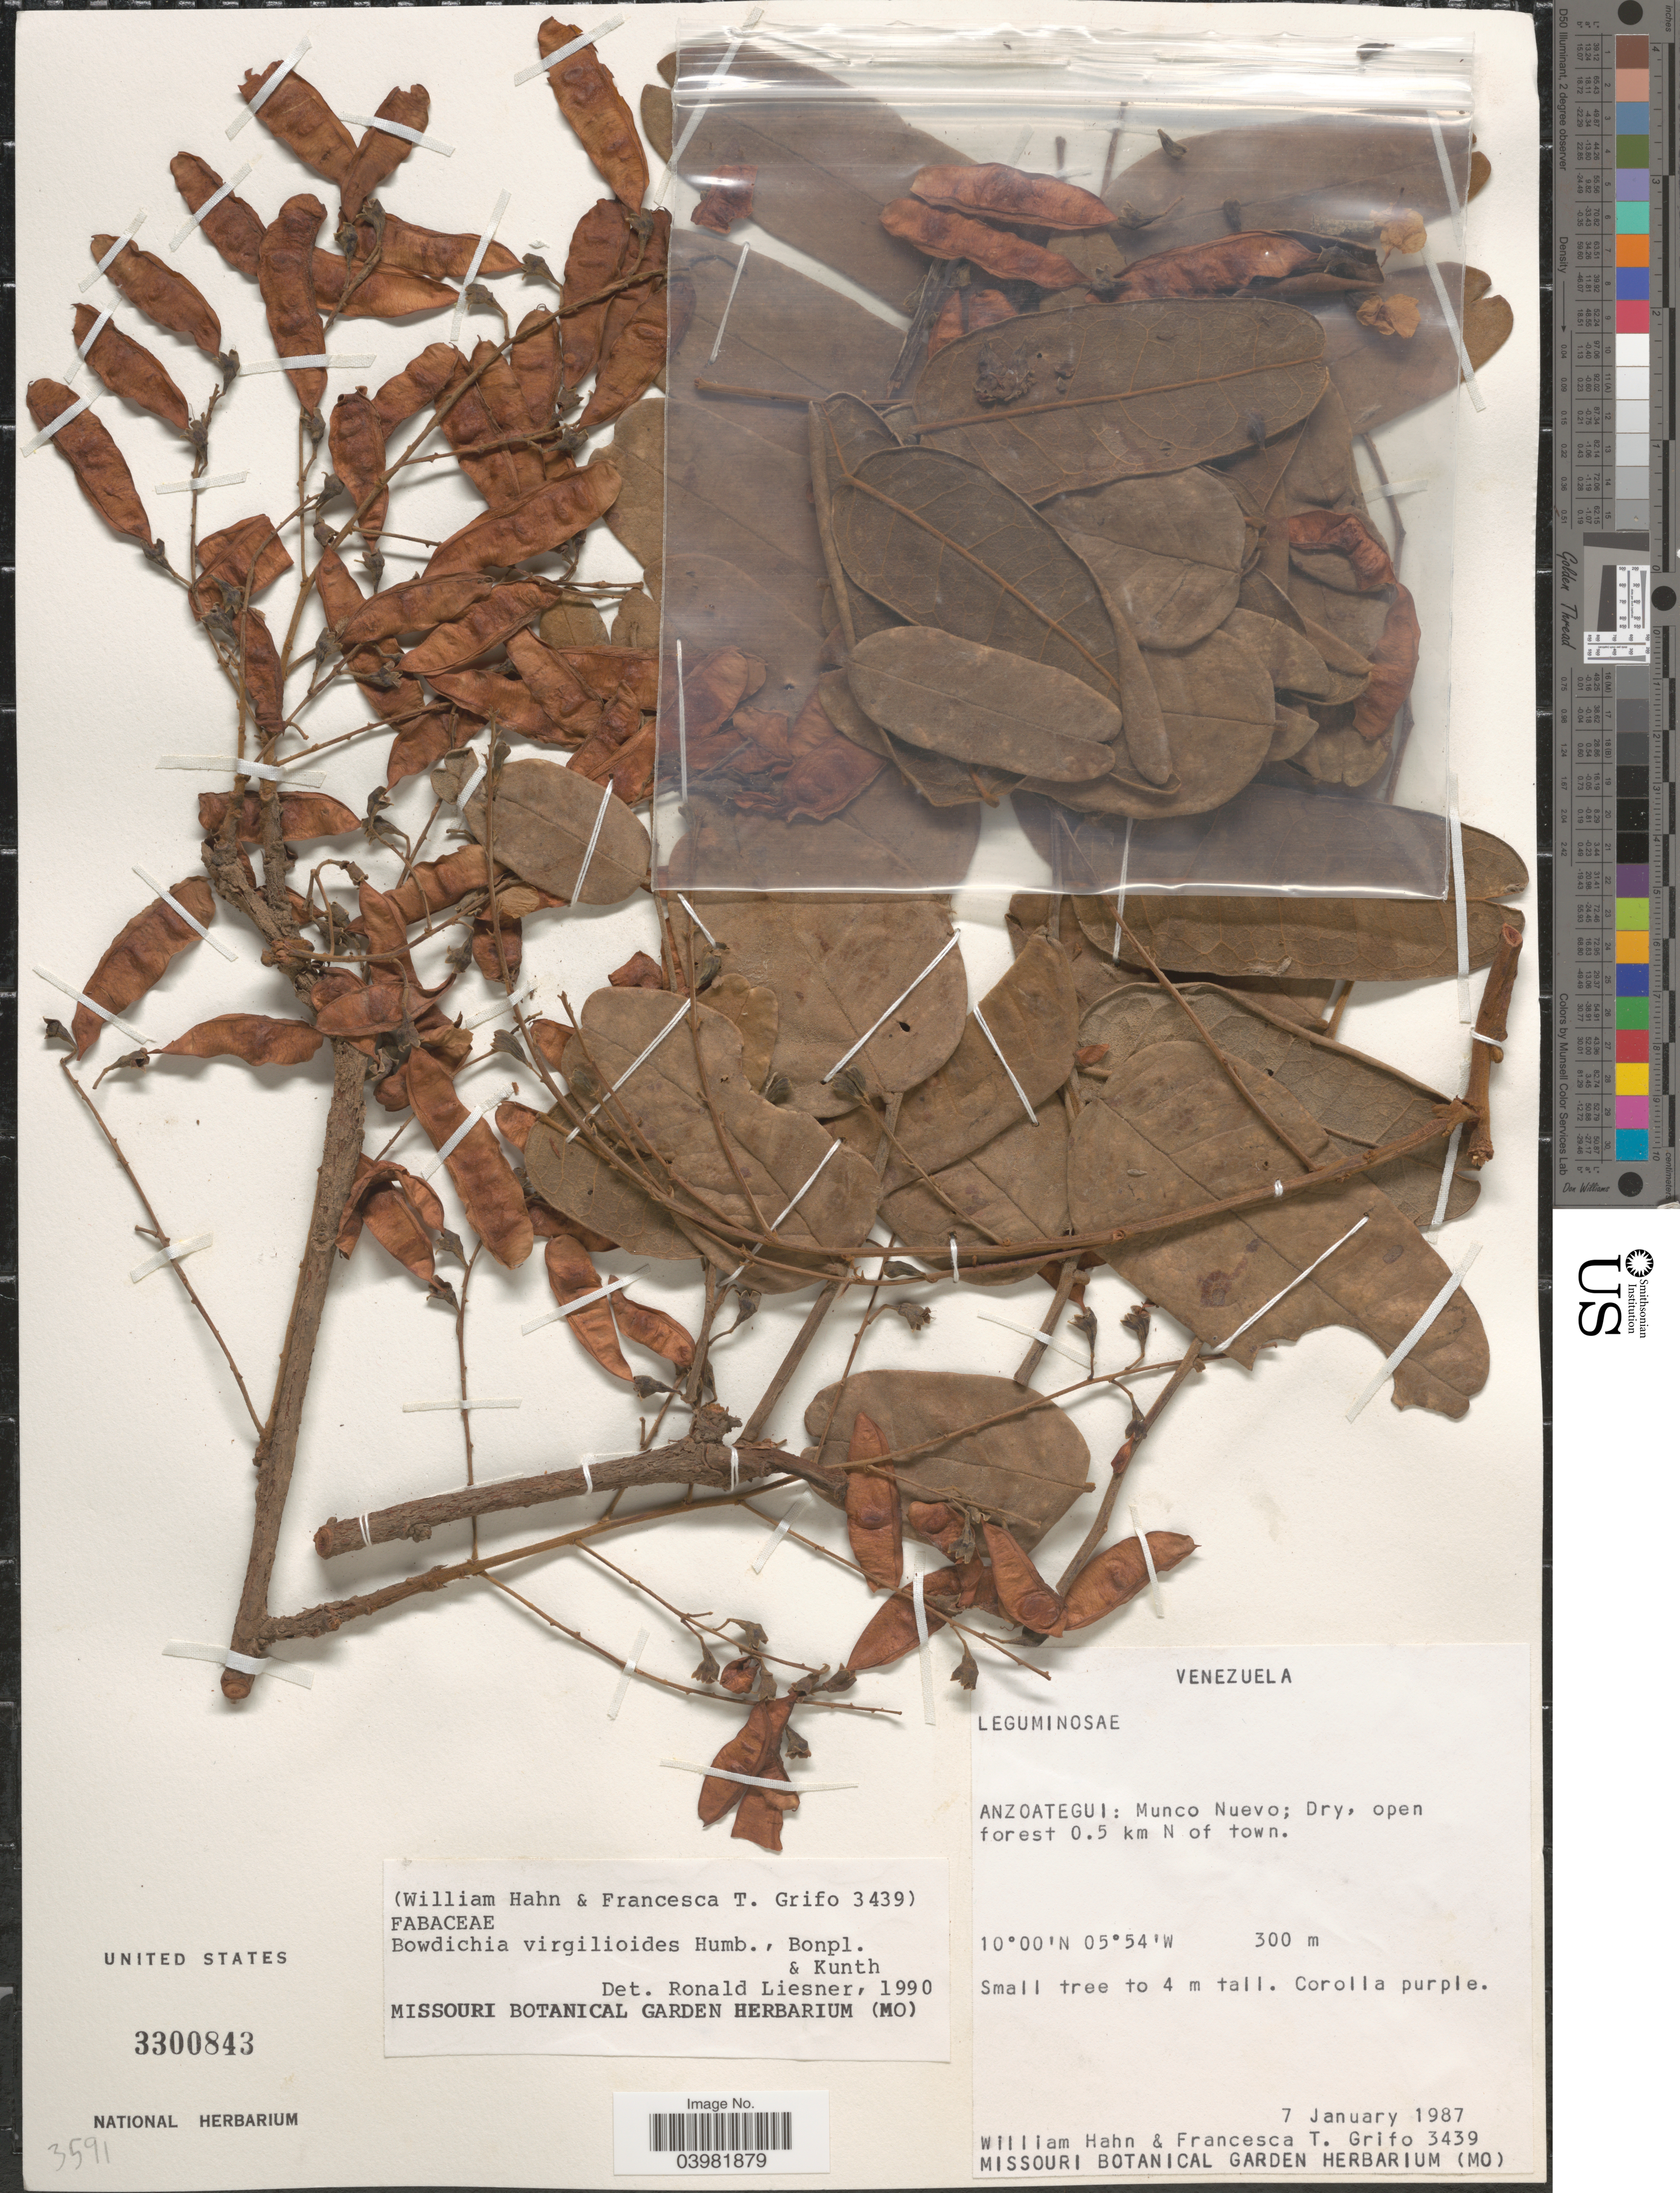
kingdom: Plantae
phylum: Tracheophyta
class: Magnoliopsida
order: Fabales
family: Fabaceae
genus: Bowdichia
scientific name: Bowdichia virgilioides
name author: Kunth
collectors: W. Hahn & F. Grifo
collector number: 3439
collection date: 1987-01-07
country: Venezuela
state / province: Anzoategui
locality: Munco Nuevo; forest 0.5 km N of town.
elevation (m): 300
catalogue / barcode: US 3300843